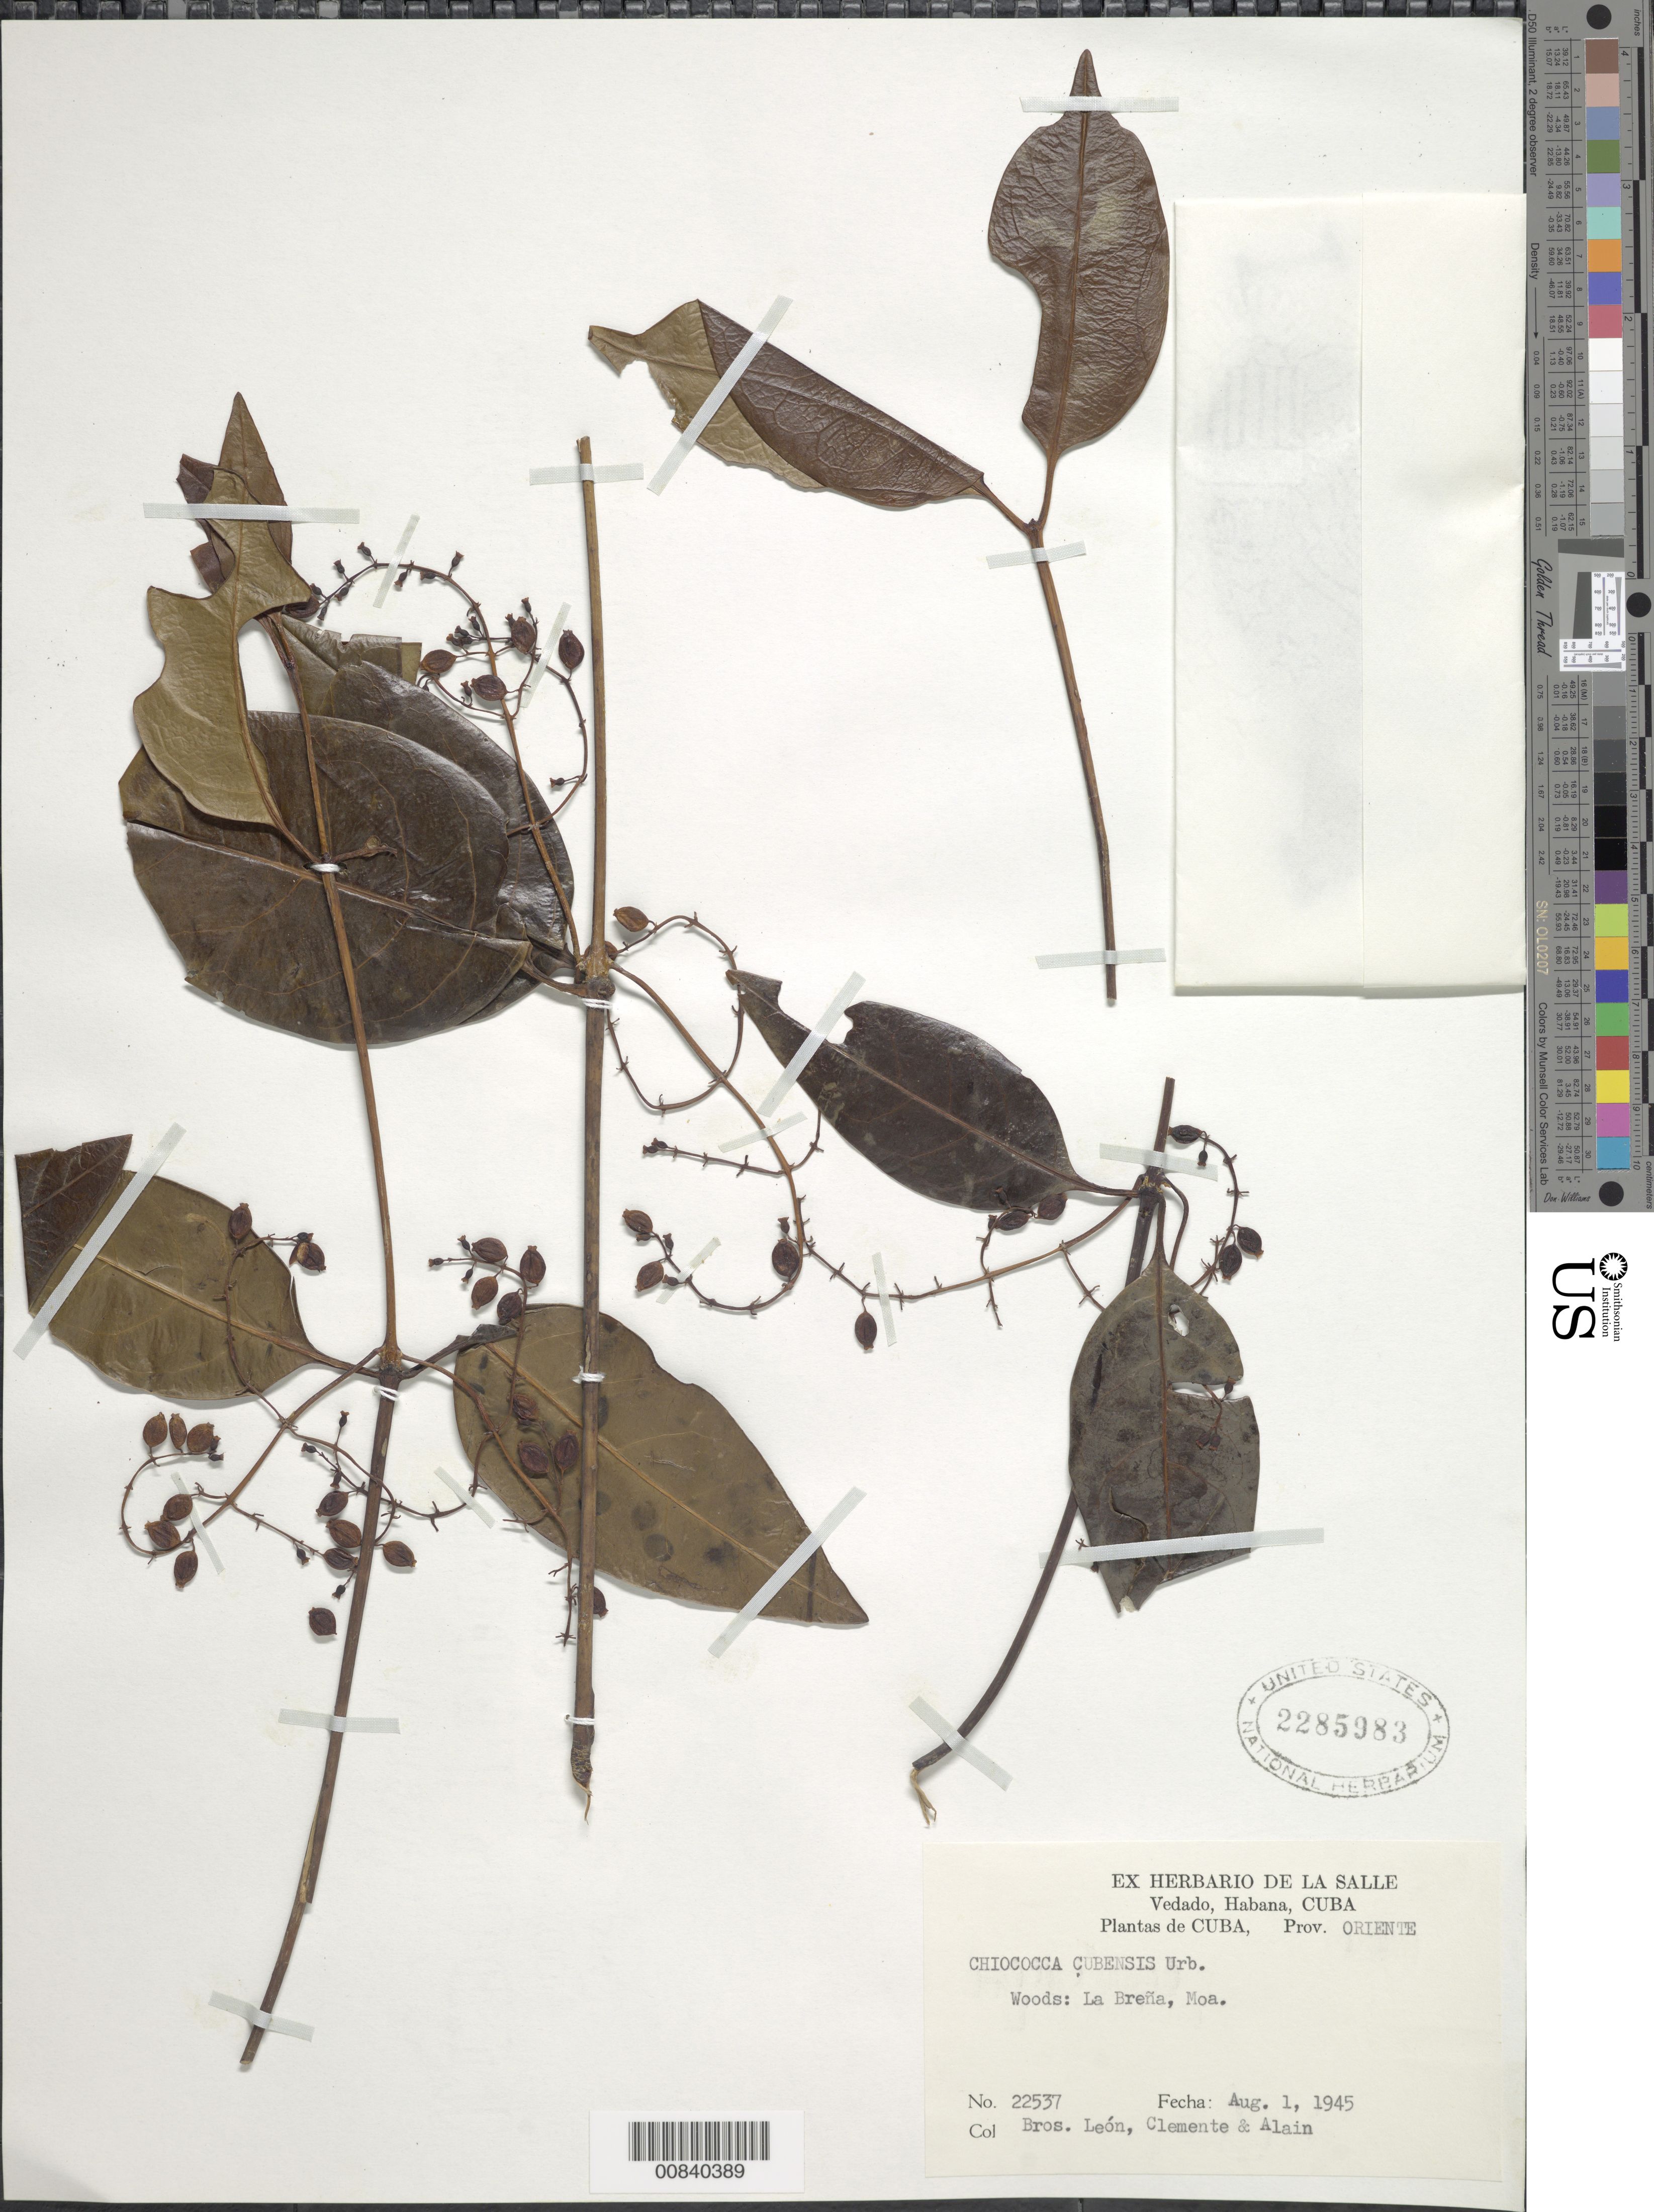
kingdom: Plantae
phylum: Tracheophyta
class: Magnoliopsida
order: Gentianales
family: Rubiaceae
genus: Chiococca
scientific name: Chiococca cubensis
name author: Urb.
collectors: Bro. León, Bro. Clemente & A. H. Liogier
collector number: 22537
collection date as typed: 01 Aug 1945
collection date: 1945-08-01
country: Cuba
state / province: Oriente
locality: La Brena, Moa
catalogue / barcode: US 2285983